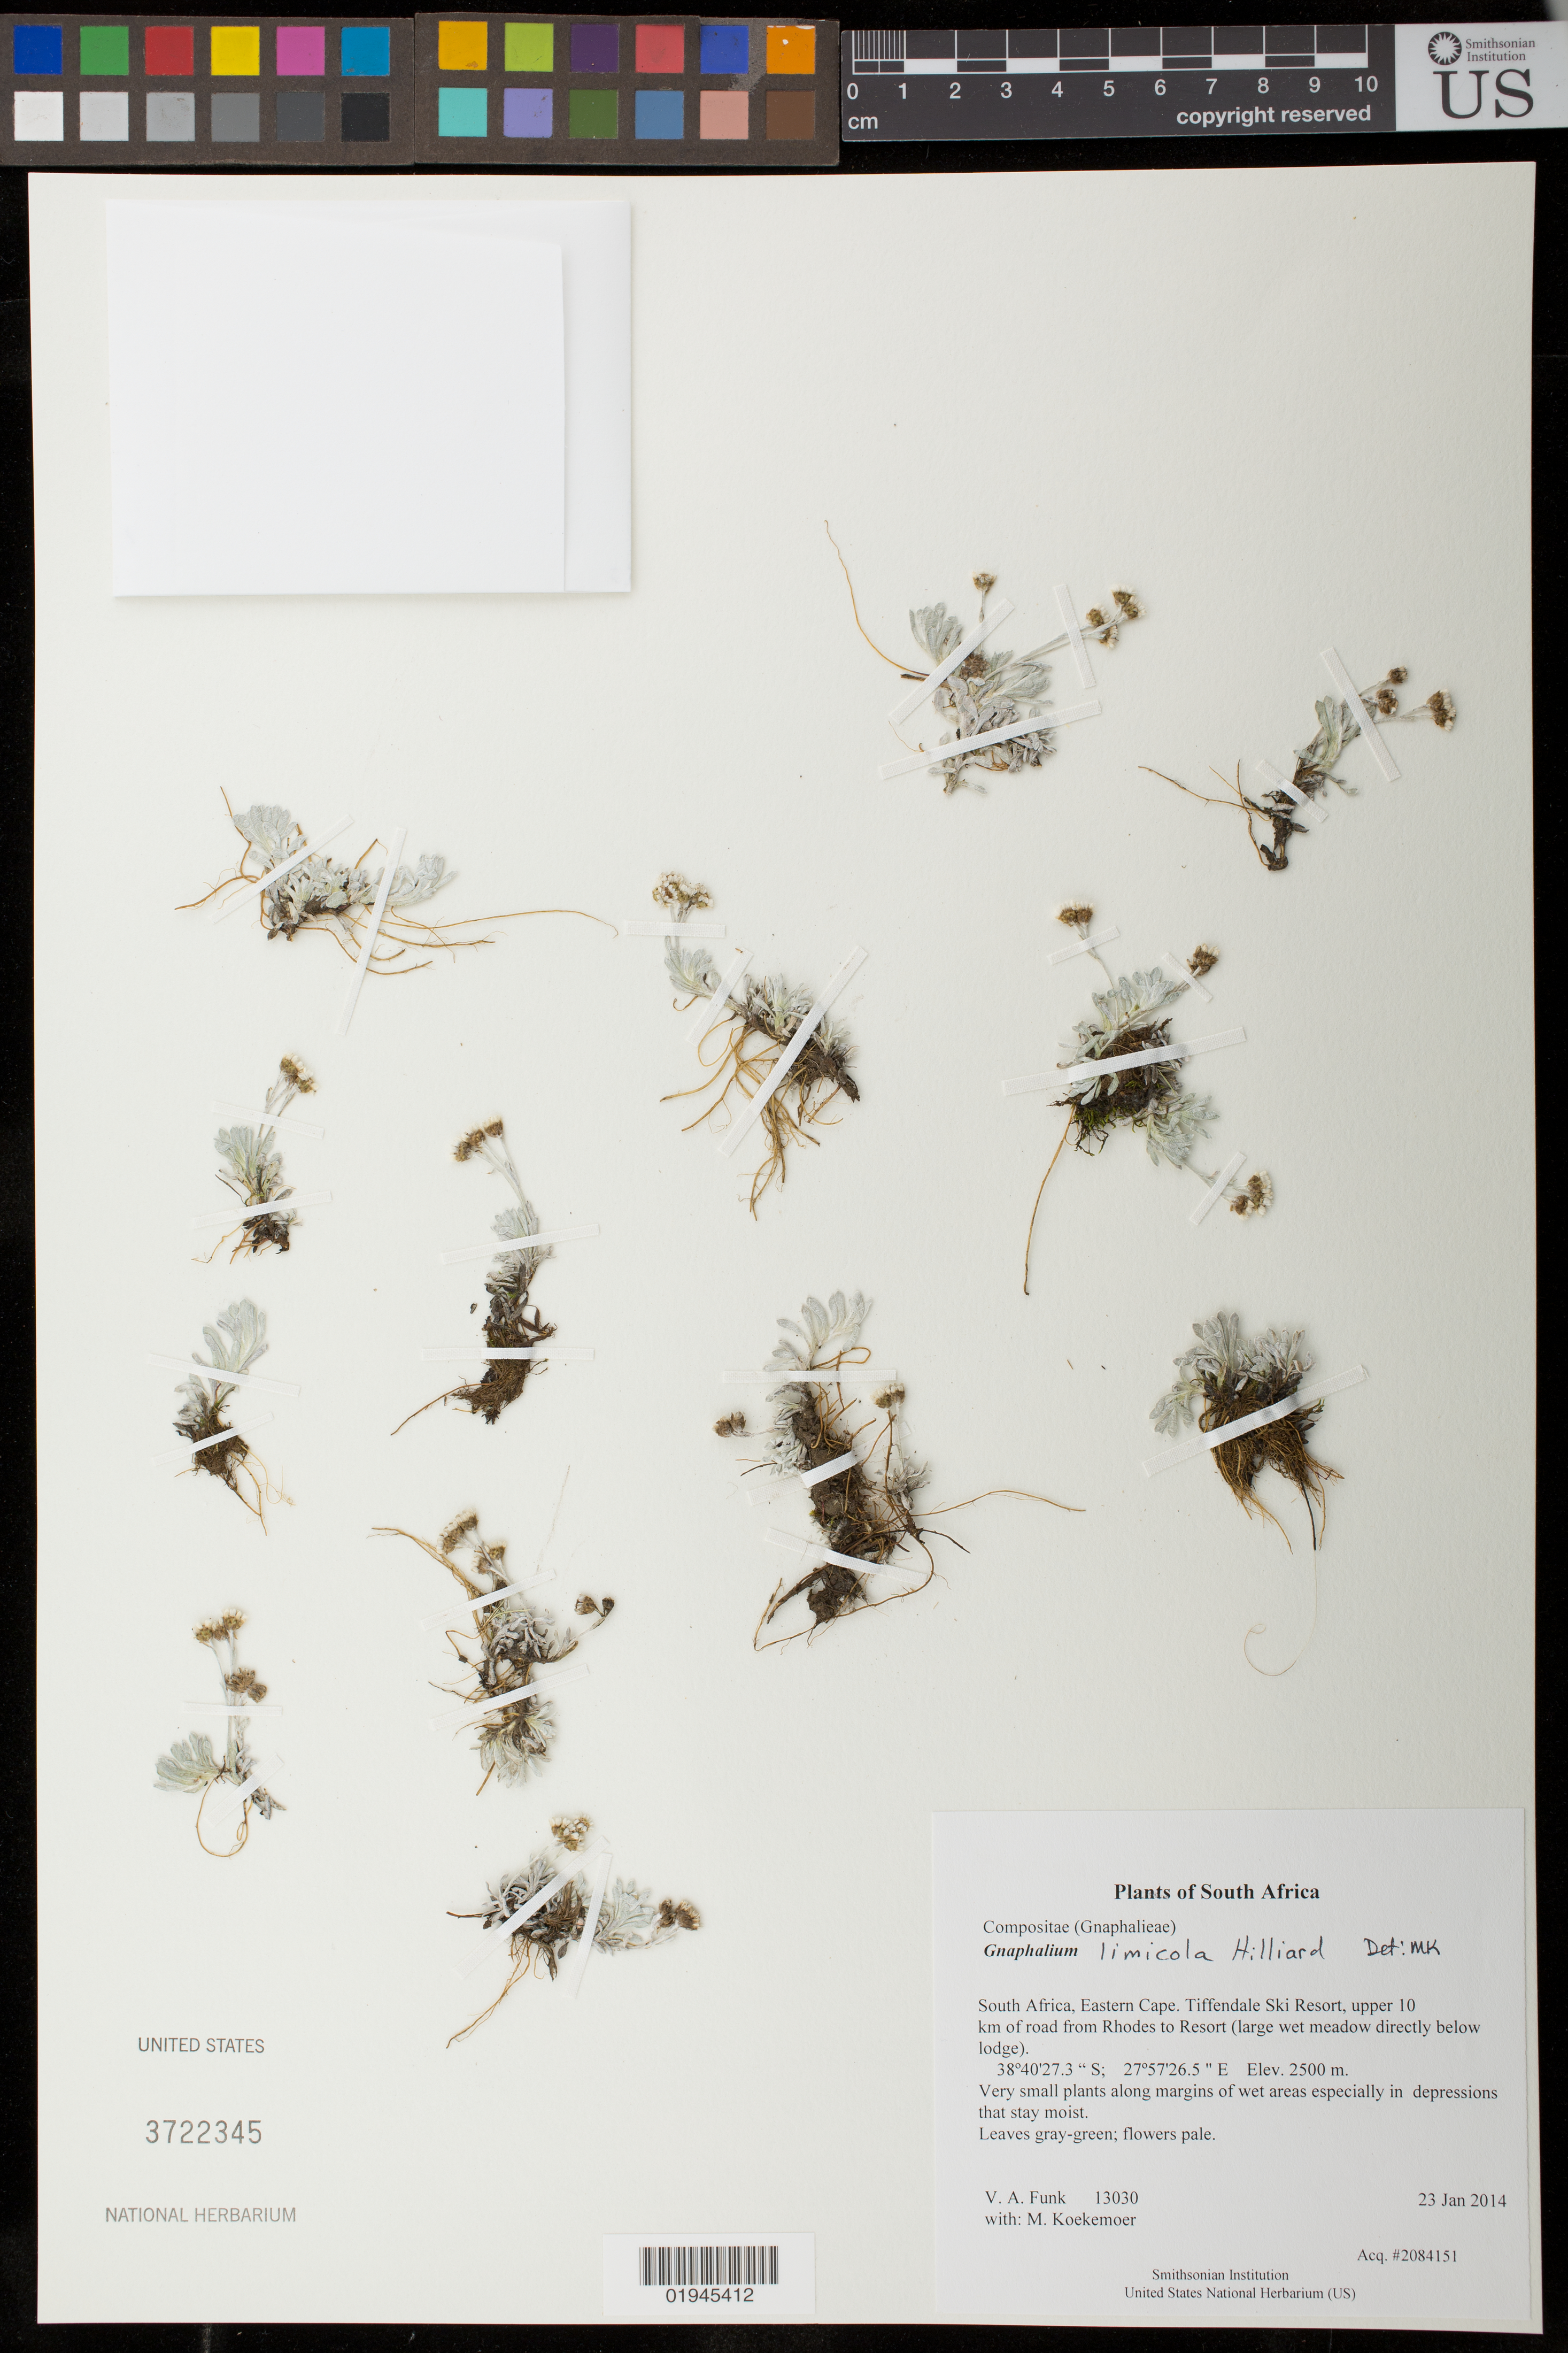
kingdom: Plantae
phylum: Tracheophyta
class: Magnoliopsida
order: Asterales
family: Asteraceae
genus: Gnaphalium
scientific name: Gnaphalium limicola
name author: Hilliard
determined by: Koekemoer, M.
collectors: M. Koekemoer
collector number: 13030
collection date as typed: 23 Jan 2014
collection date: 2014-01-23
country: South Africa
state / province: Eastern Cape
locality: Tiffendale Ski Resort, upper 10 km of road from Rhodes to Resort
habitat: Very small plants along margins of wet areas especially depression that stay moist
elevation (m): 2500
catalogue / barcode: US 3722345